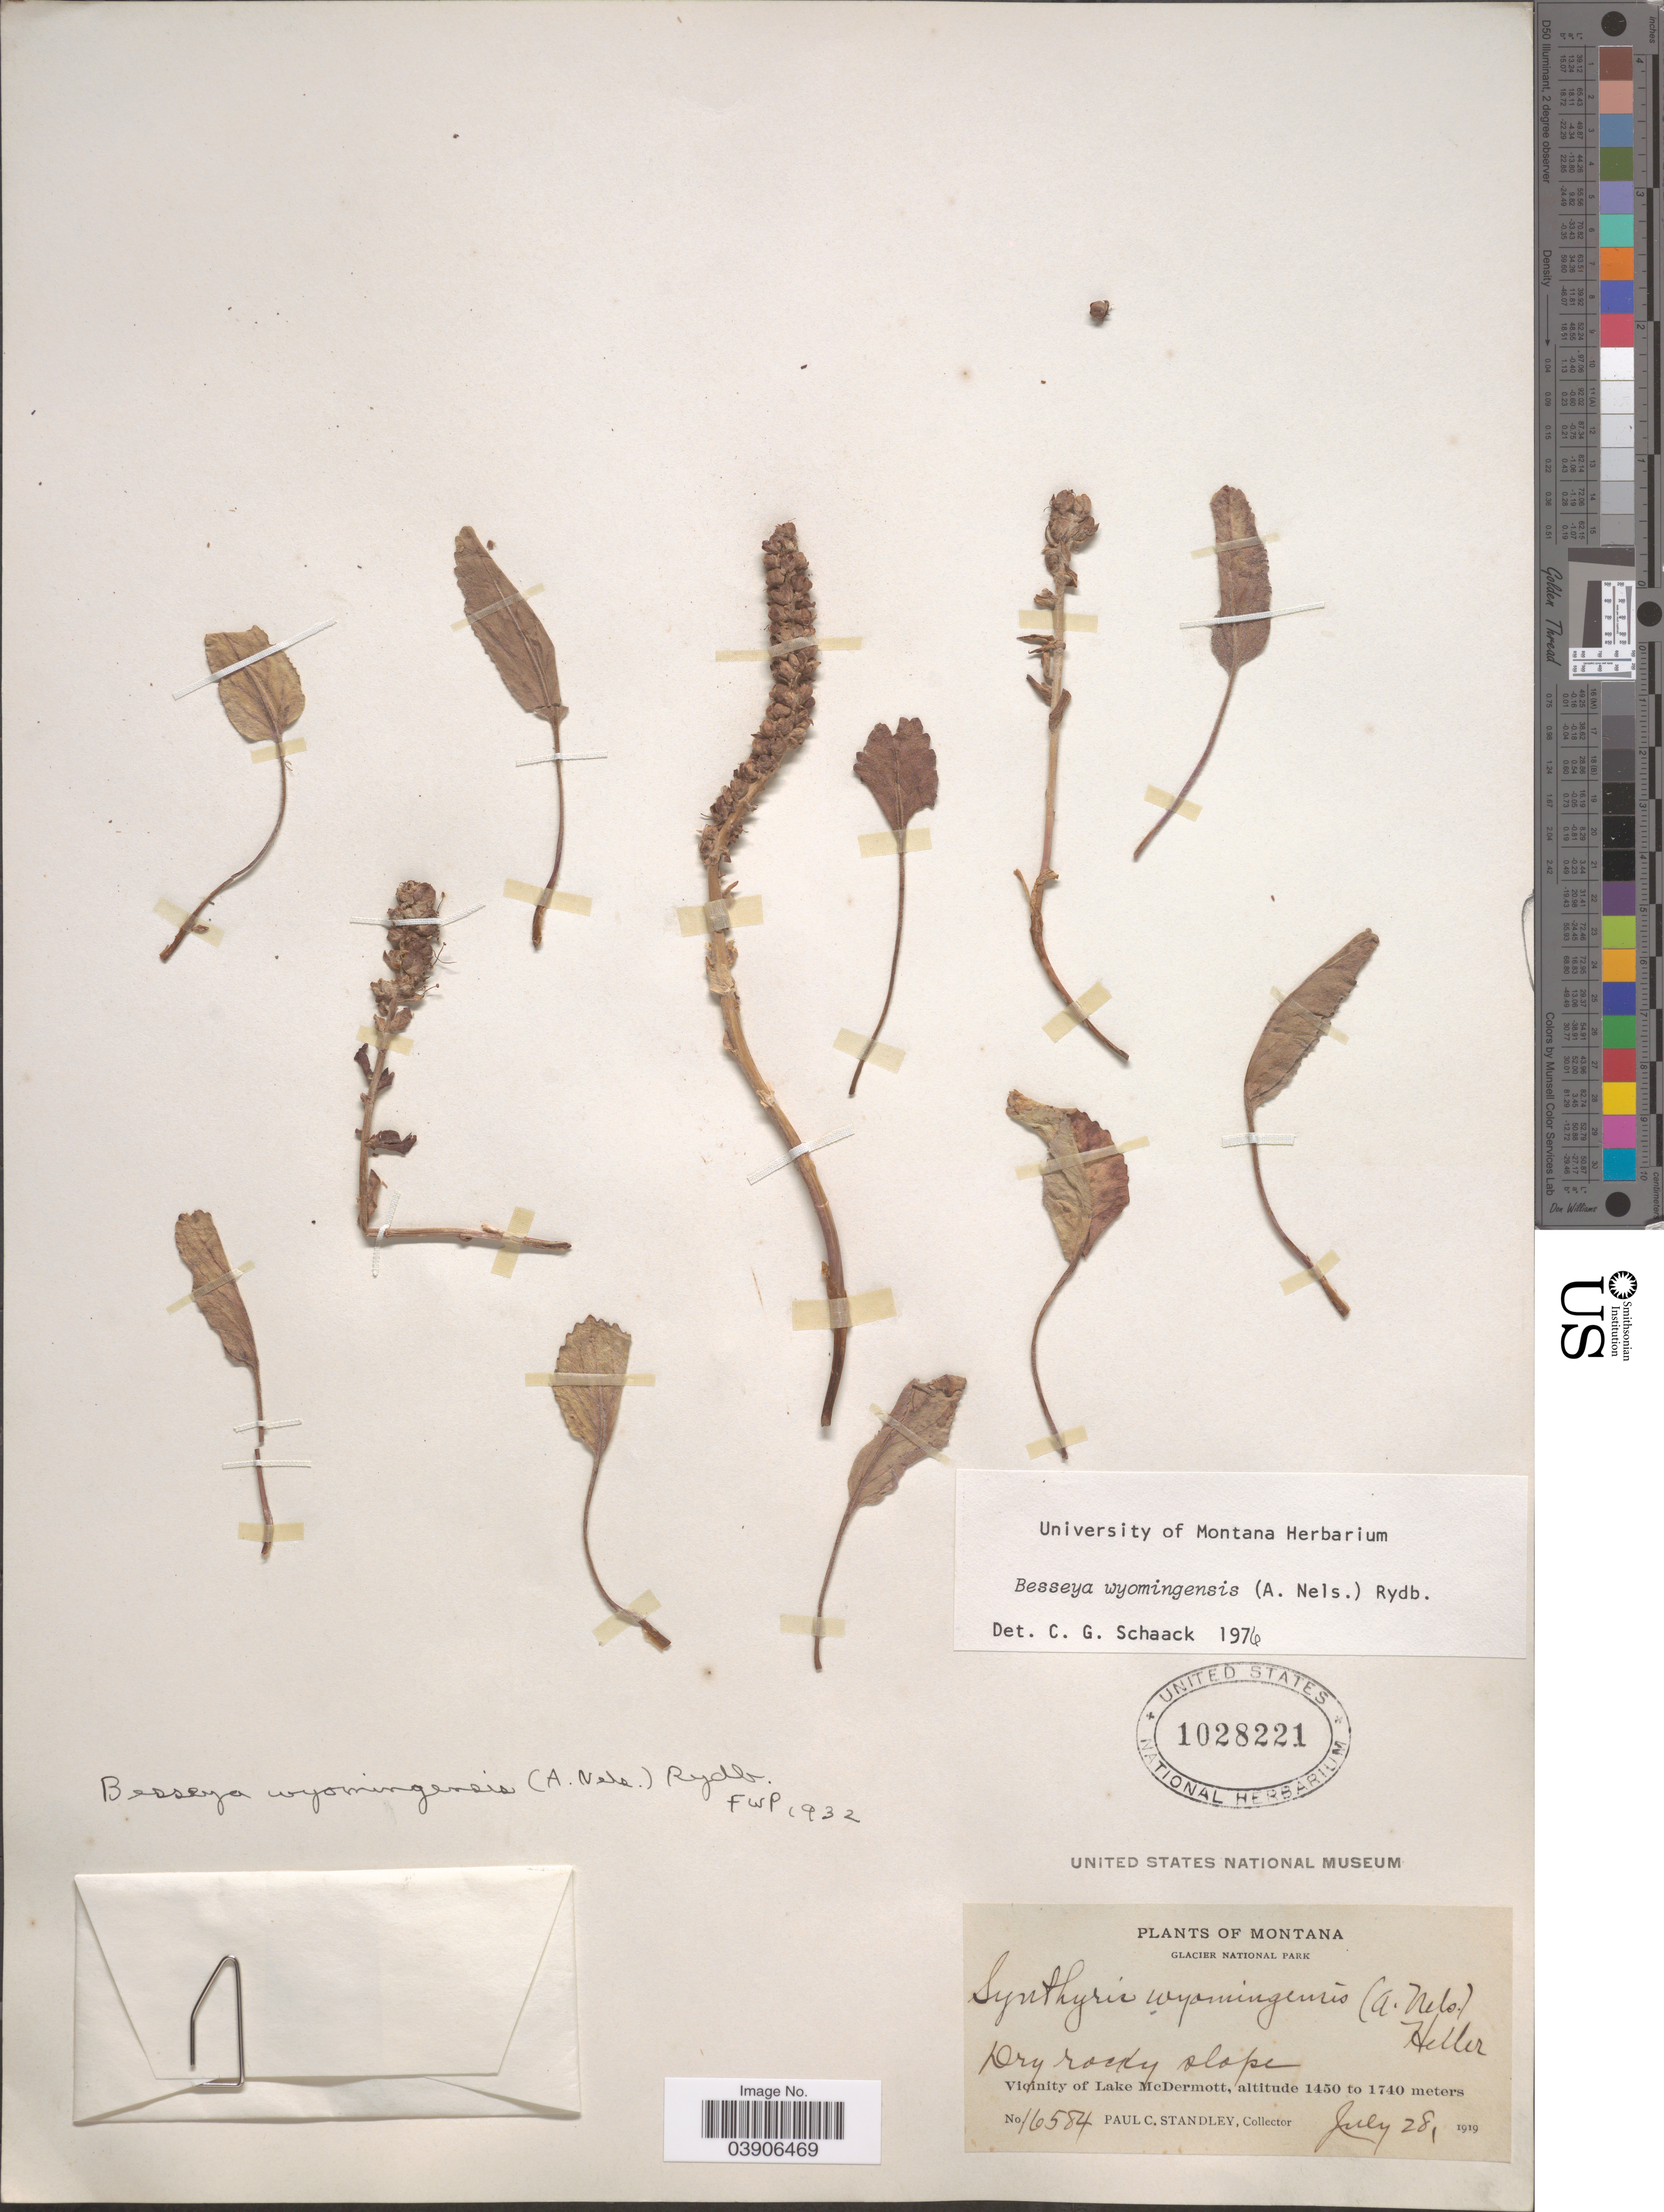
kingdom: Plantae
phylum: Tracheophyta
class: Magnoliopsida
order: Lamiales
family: Plantaginaceae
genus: Synthyris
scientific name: Synthyris wyomingensis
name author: A. Heller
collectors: P. C. Standley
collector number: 16584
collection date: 1919-07-28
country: United States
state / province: Montana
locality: Glacier National Park. Vicinity of Lake McDermott.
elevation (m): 1450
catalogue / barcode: US 1028221